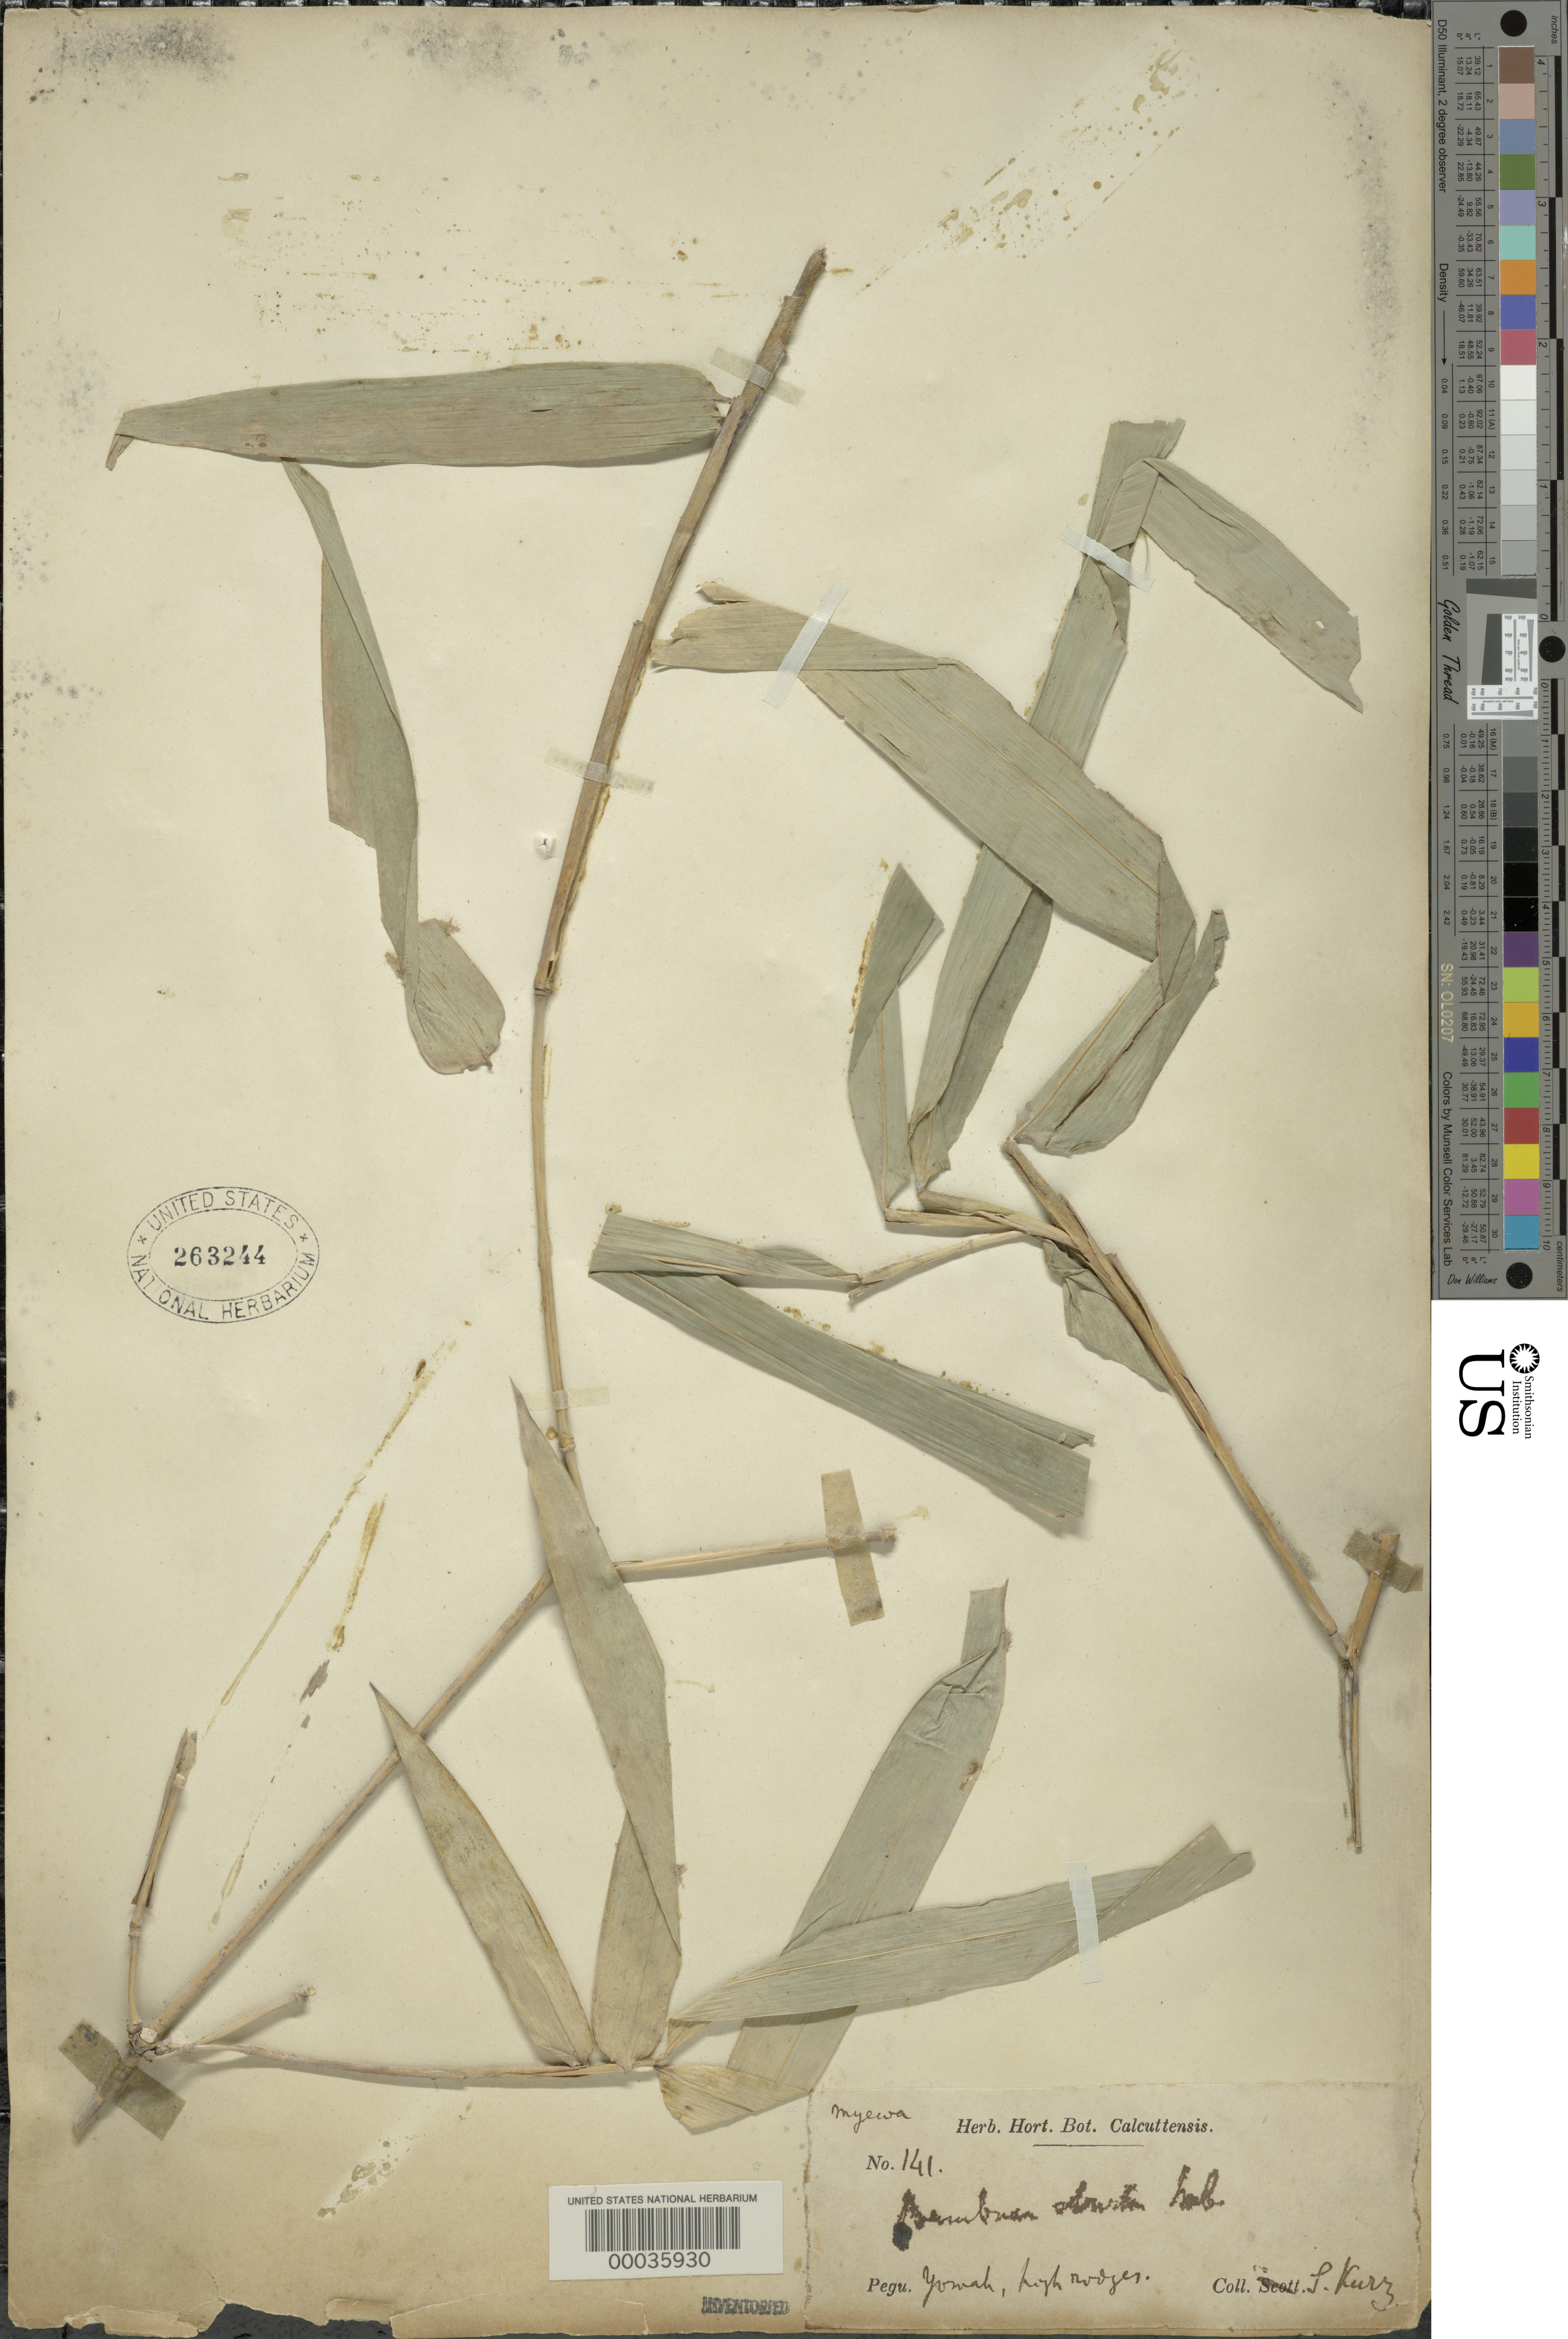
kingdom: Plantae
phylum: Tracheophyta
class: Liliopsida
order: Poales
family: Poaceae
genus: Dendrocalamus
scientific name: Dendrocalamus strictus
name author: (Roxb.) Nees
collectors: L. Kurz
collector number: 141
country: Myanmar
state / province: Bago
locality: Pegu, Myuewa, Yowah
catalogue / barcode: US 263244